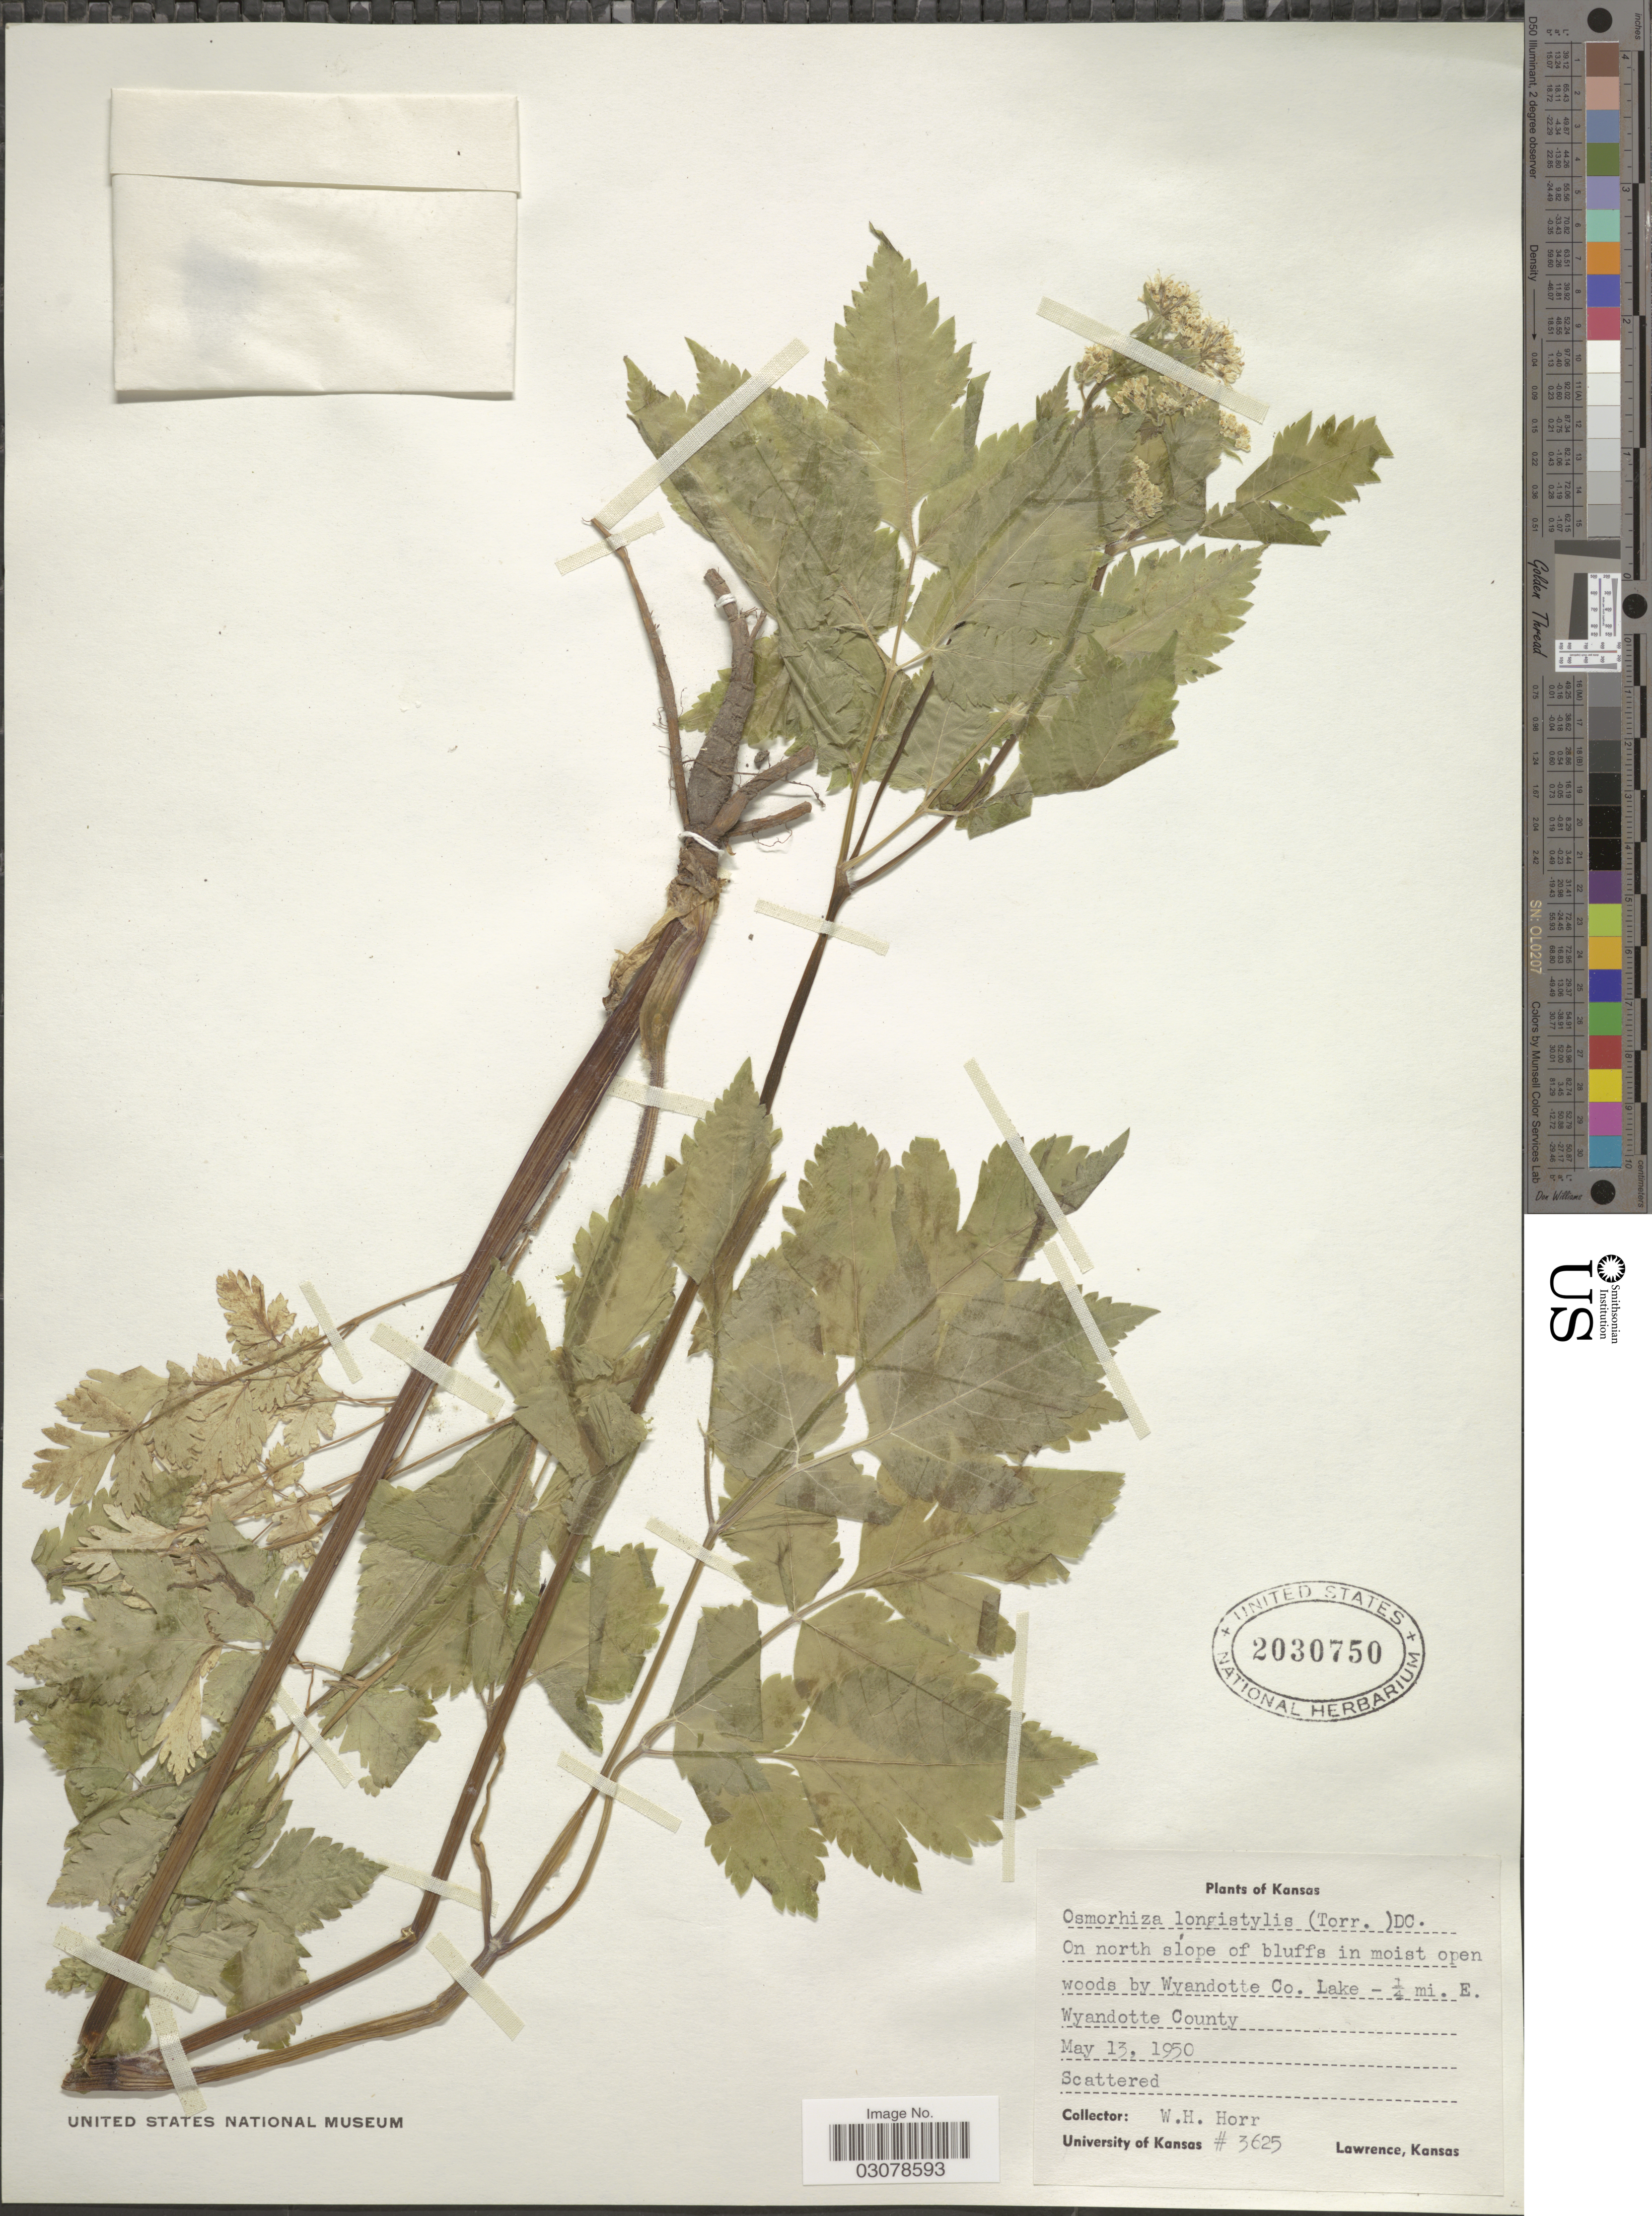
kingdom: Plantae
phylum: Tracheophyta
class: Magnoliopsida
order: Apiales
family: Apiaceae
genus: Osmorhiza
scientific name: Osmorhiza longistylis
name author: (Torr.) DC.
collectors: W. H. Horr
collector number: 3625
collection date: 1950-05-13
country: United States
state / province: Kansas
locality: On north slope of bluffs in moist open woods by Wyandotte Co. Lake - ¼ mi. E. Wyandotte County.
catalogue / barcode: US 2030750